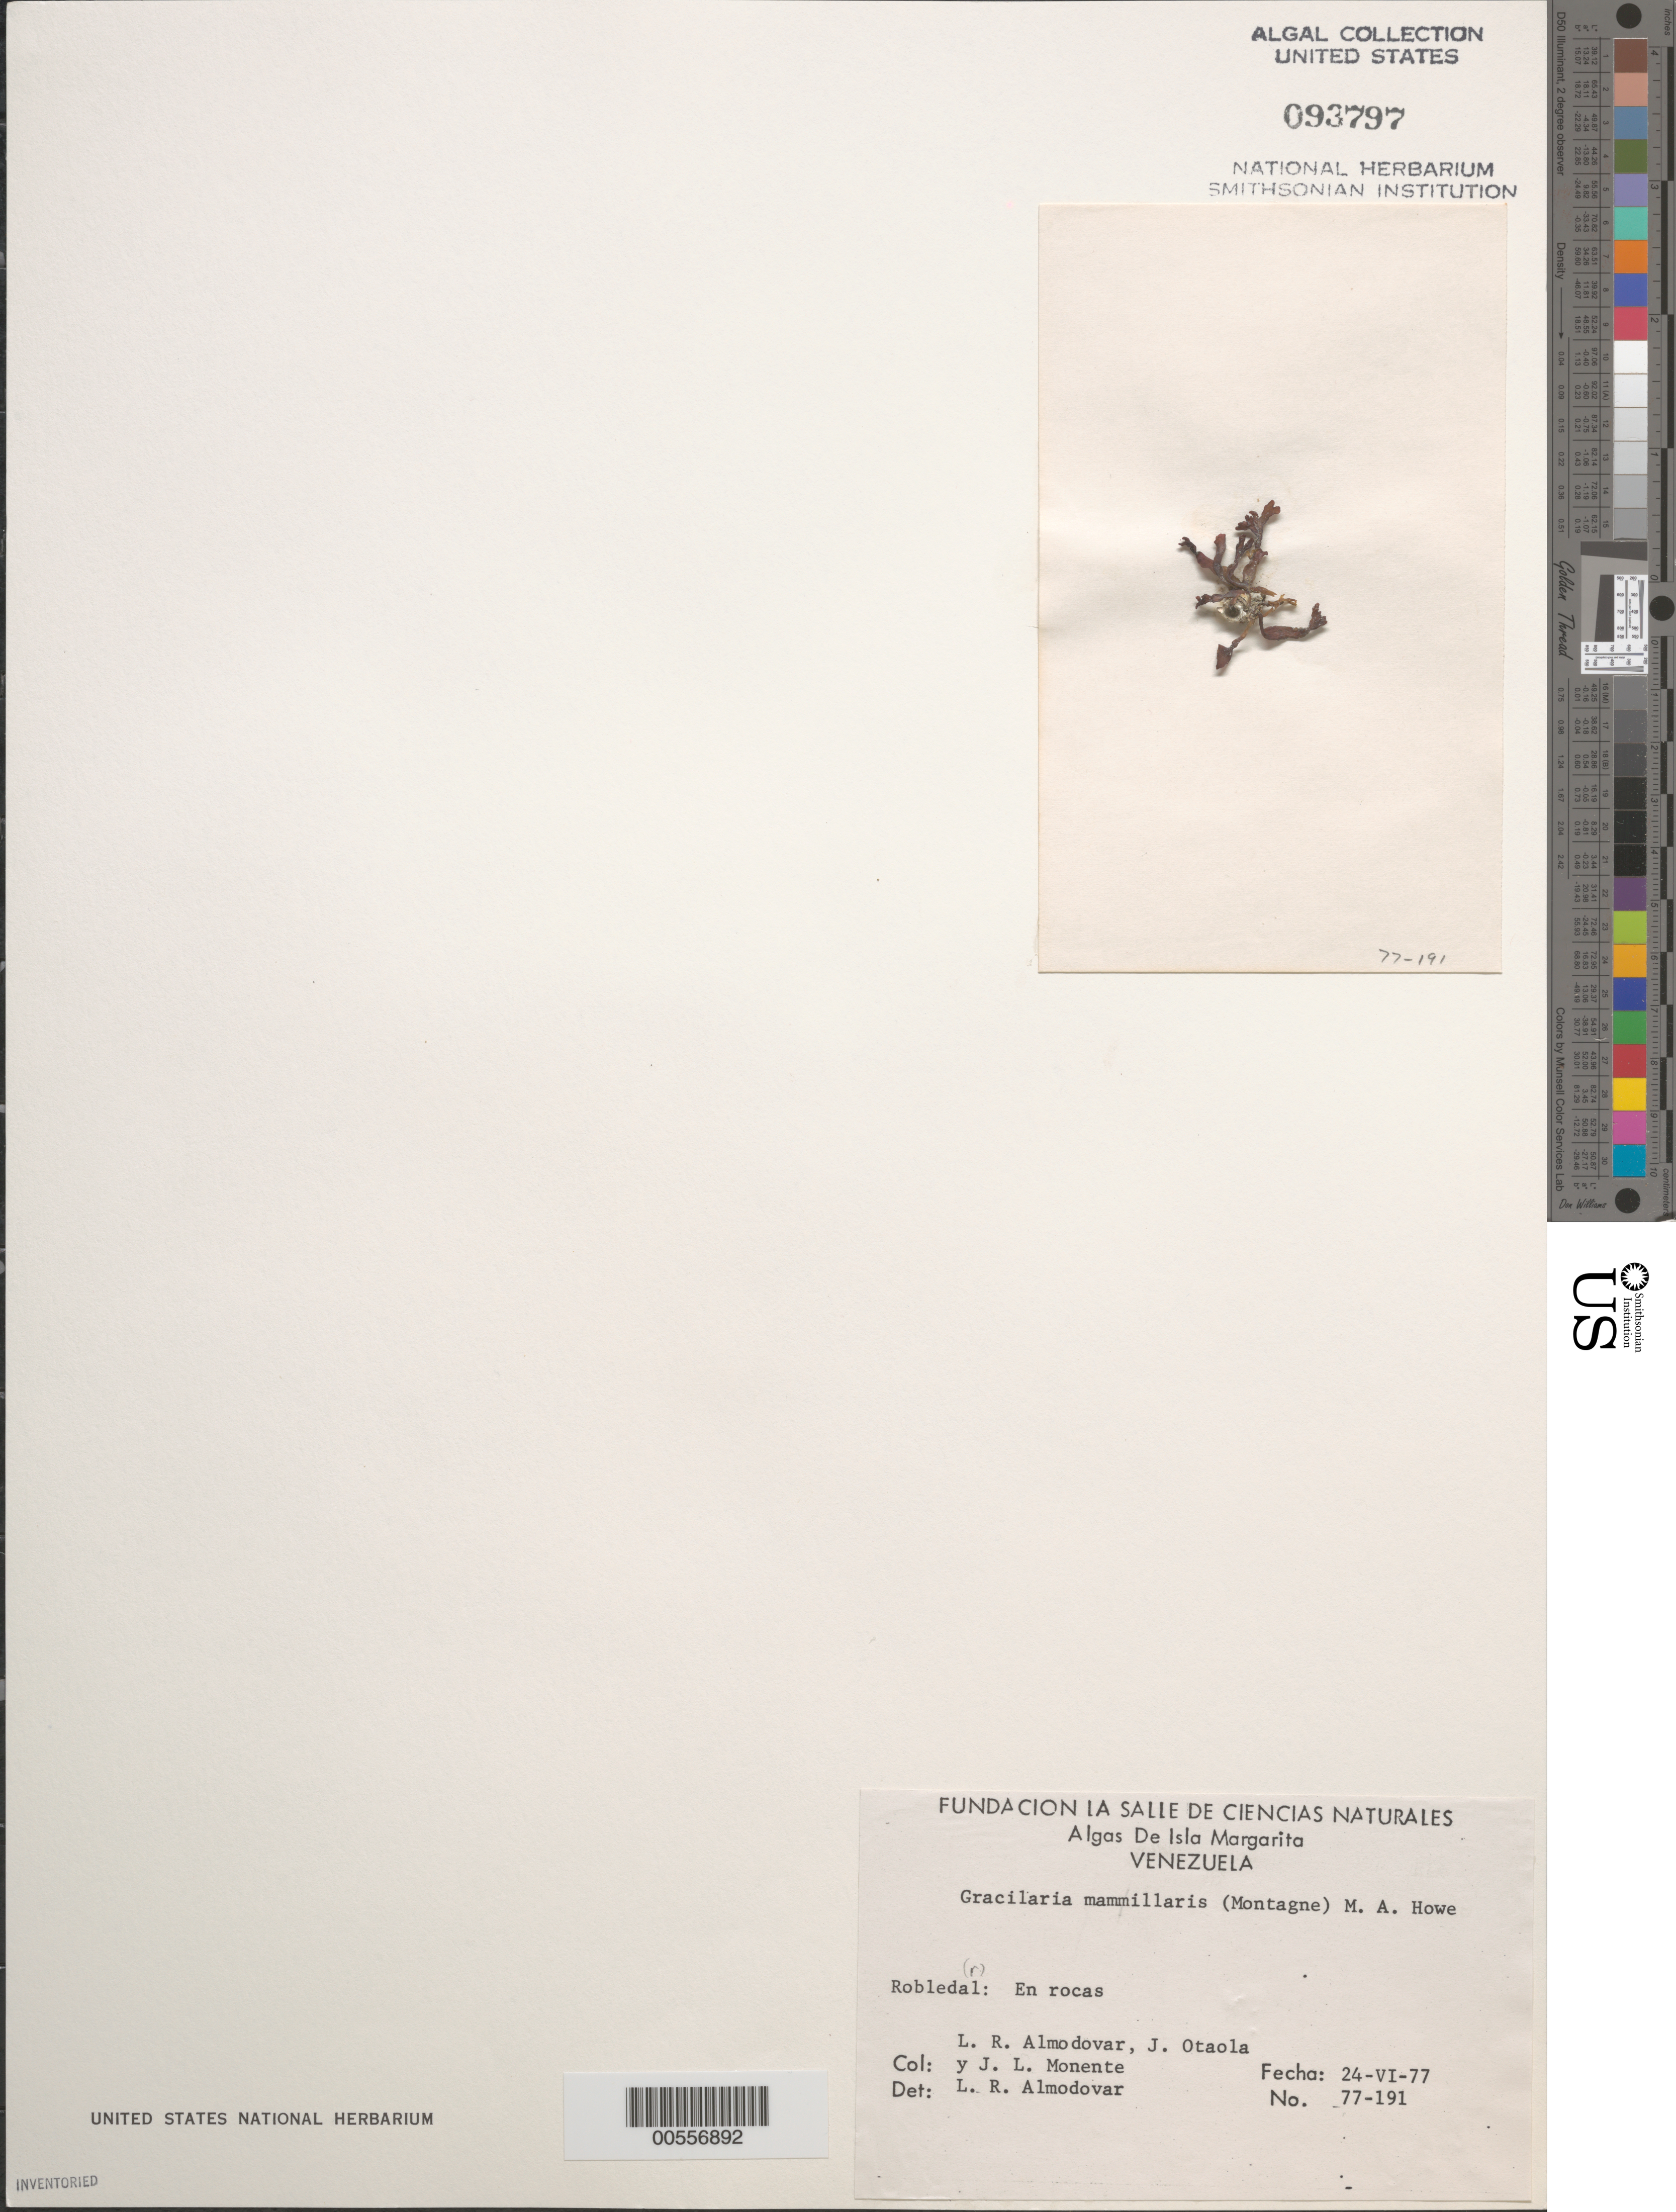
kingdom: Plantae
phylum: Rhodophyta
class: Florideophyceae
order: Gracilariales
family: Gracilariaceae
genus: Gracilaria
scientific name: Gracilaria mammillaris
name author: (Mont.) M. Howe in Britton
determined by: Almodovar, L. R.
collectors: L. Almodovar, J. Otaola & J. Monente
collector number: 77-191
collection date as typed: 24 Jun 1977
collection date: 1977-06-24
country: Venezuela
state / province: Nueva Esparta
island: Margarita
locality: Robledar (robledal), isla de margarita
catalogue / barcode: US 93797